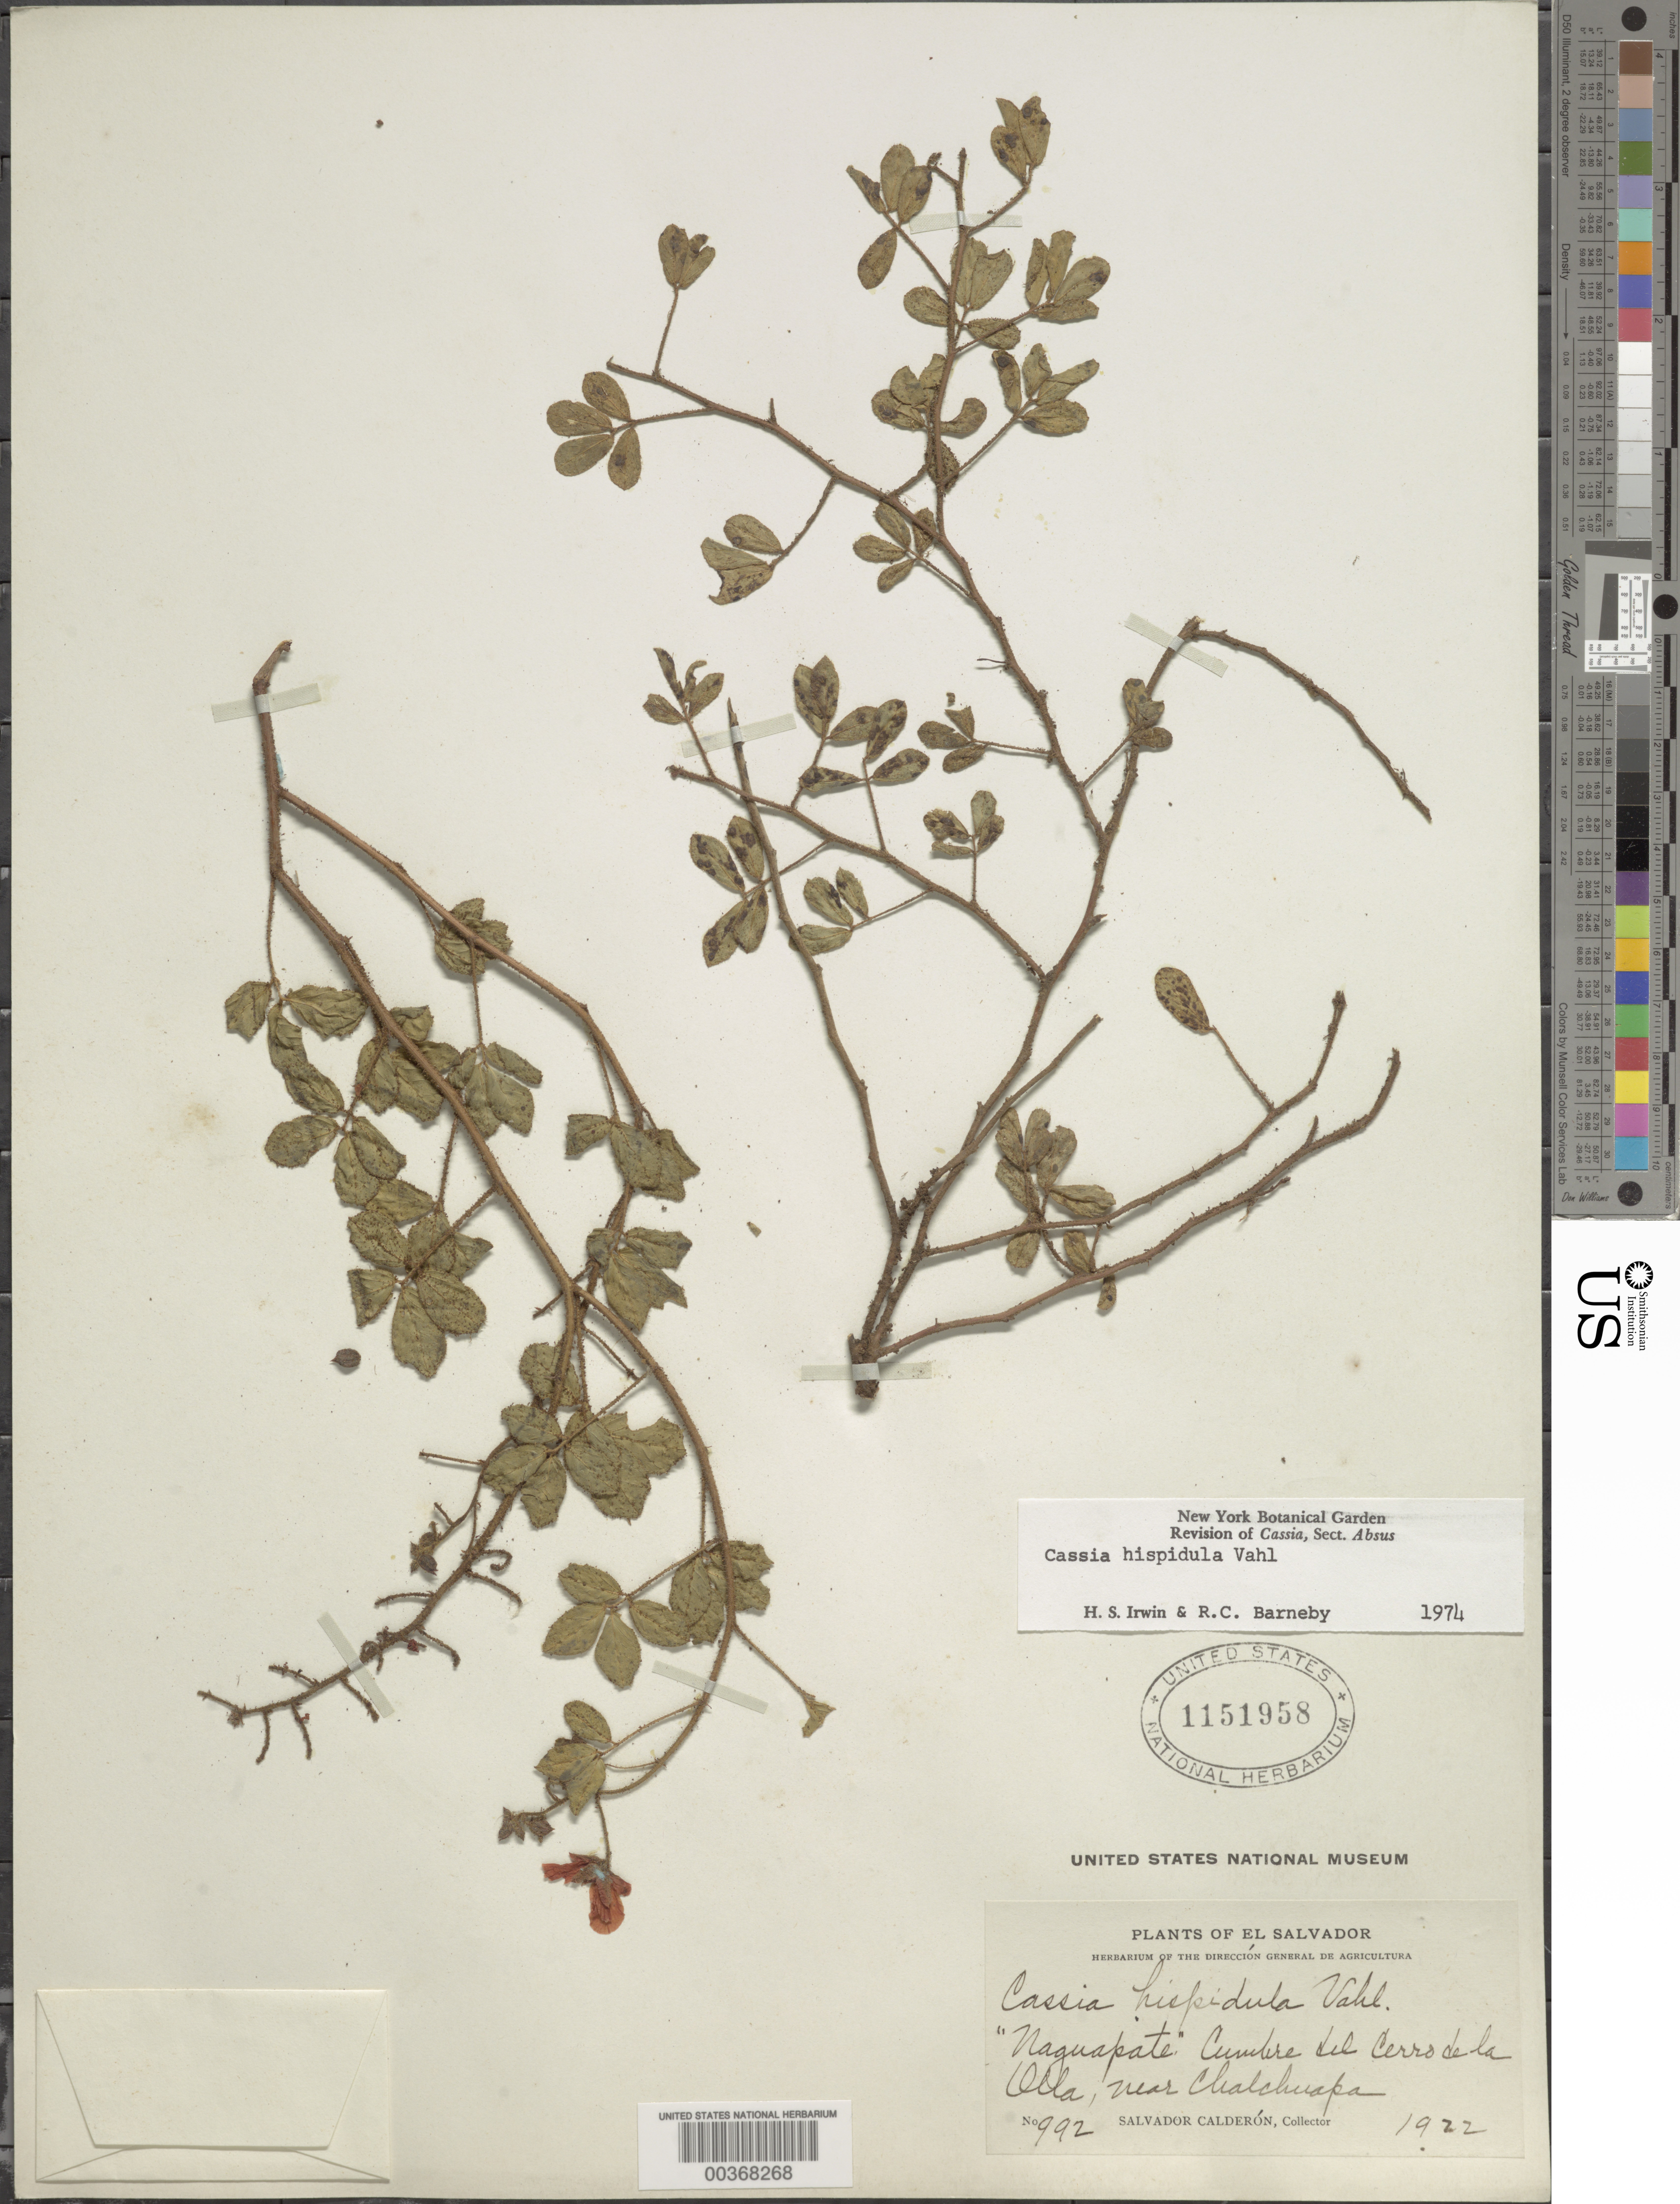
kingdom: Plantae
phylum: Tracheophyta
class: Magnoliopsida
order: Fabales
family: Fabaceae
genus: Chamaecrista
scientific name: Chamaecrista hispidula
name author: (Vahl) H.S. Irwin & Barneby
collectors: S. Calderón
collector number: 992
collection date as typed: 1922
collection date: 1922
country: El Salvador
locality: Cumbre del cerro de la olla, near chalchuapa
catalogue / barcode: US 1151958